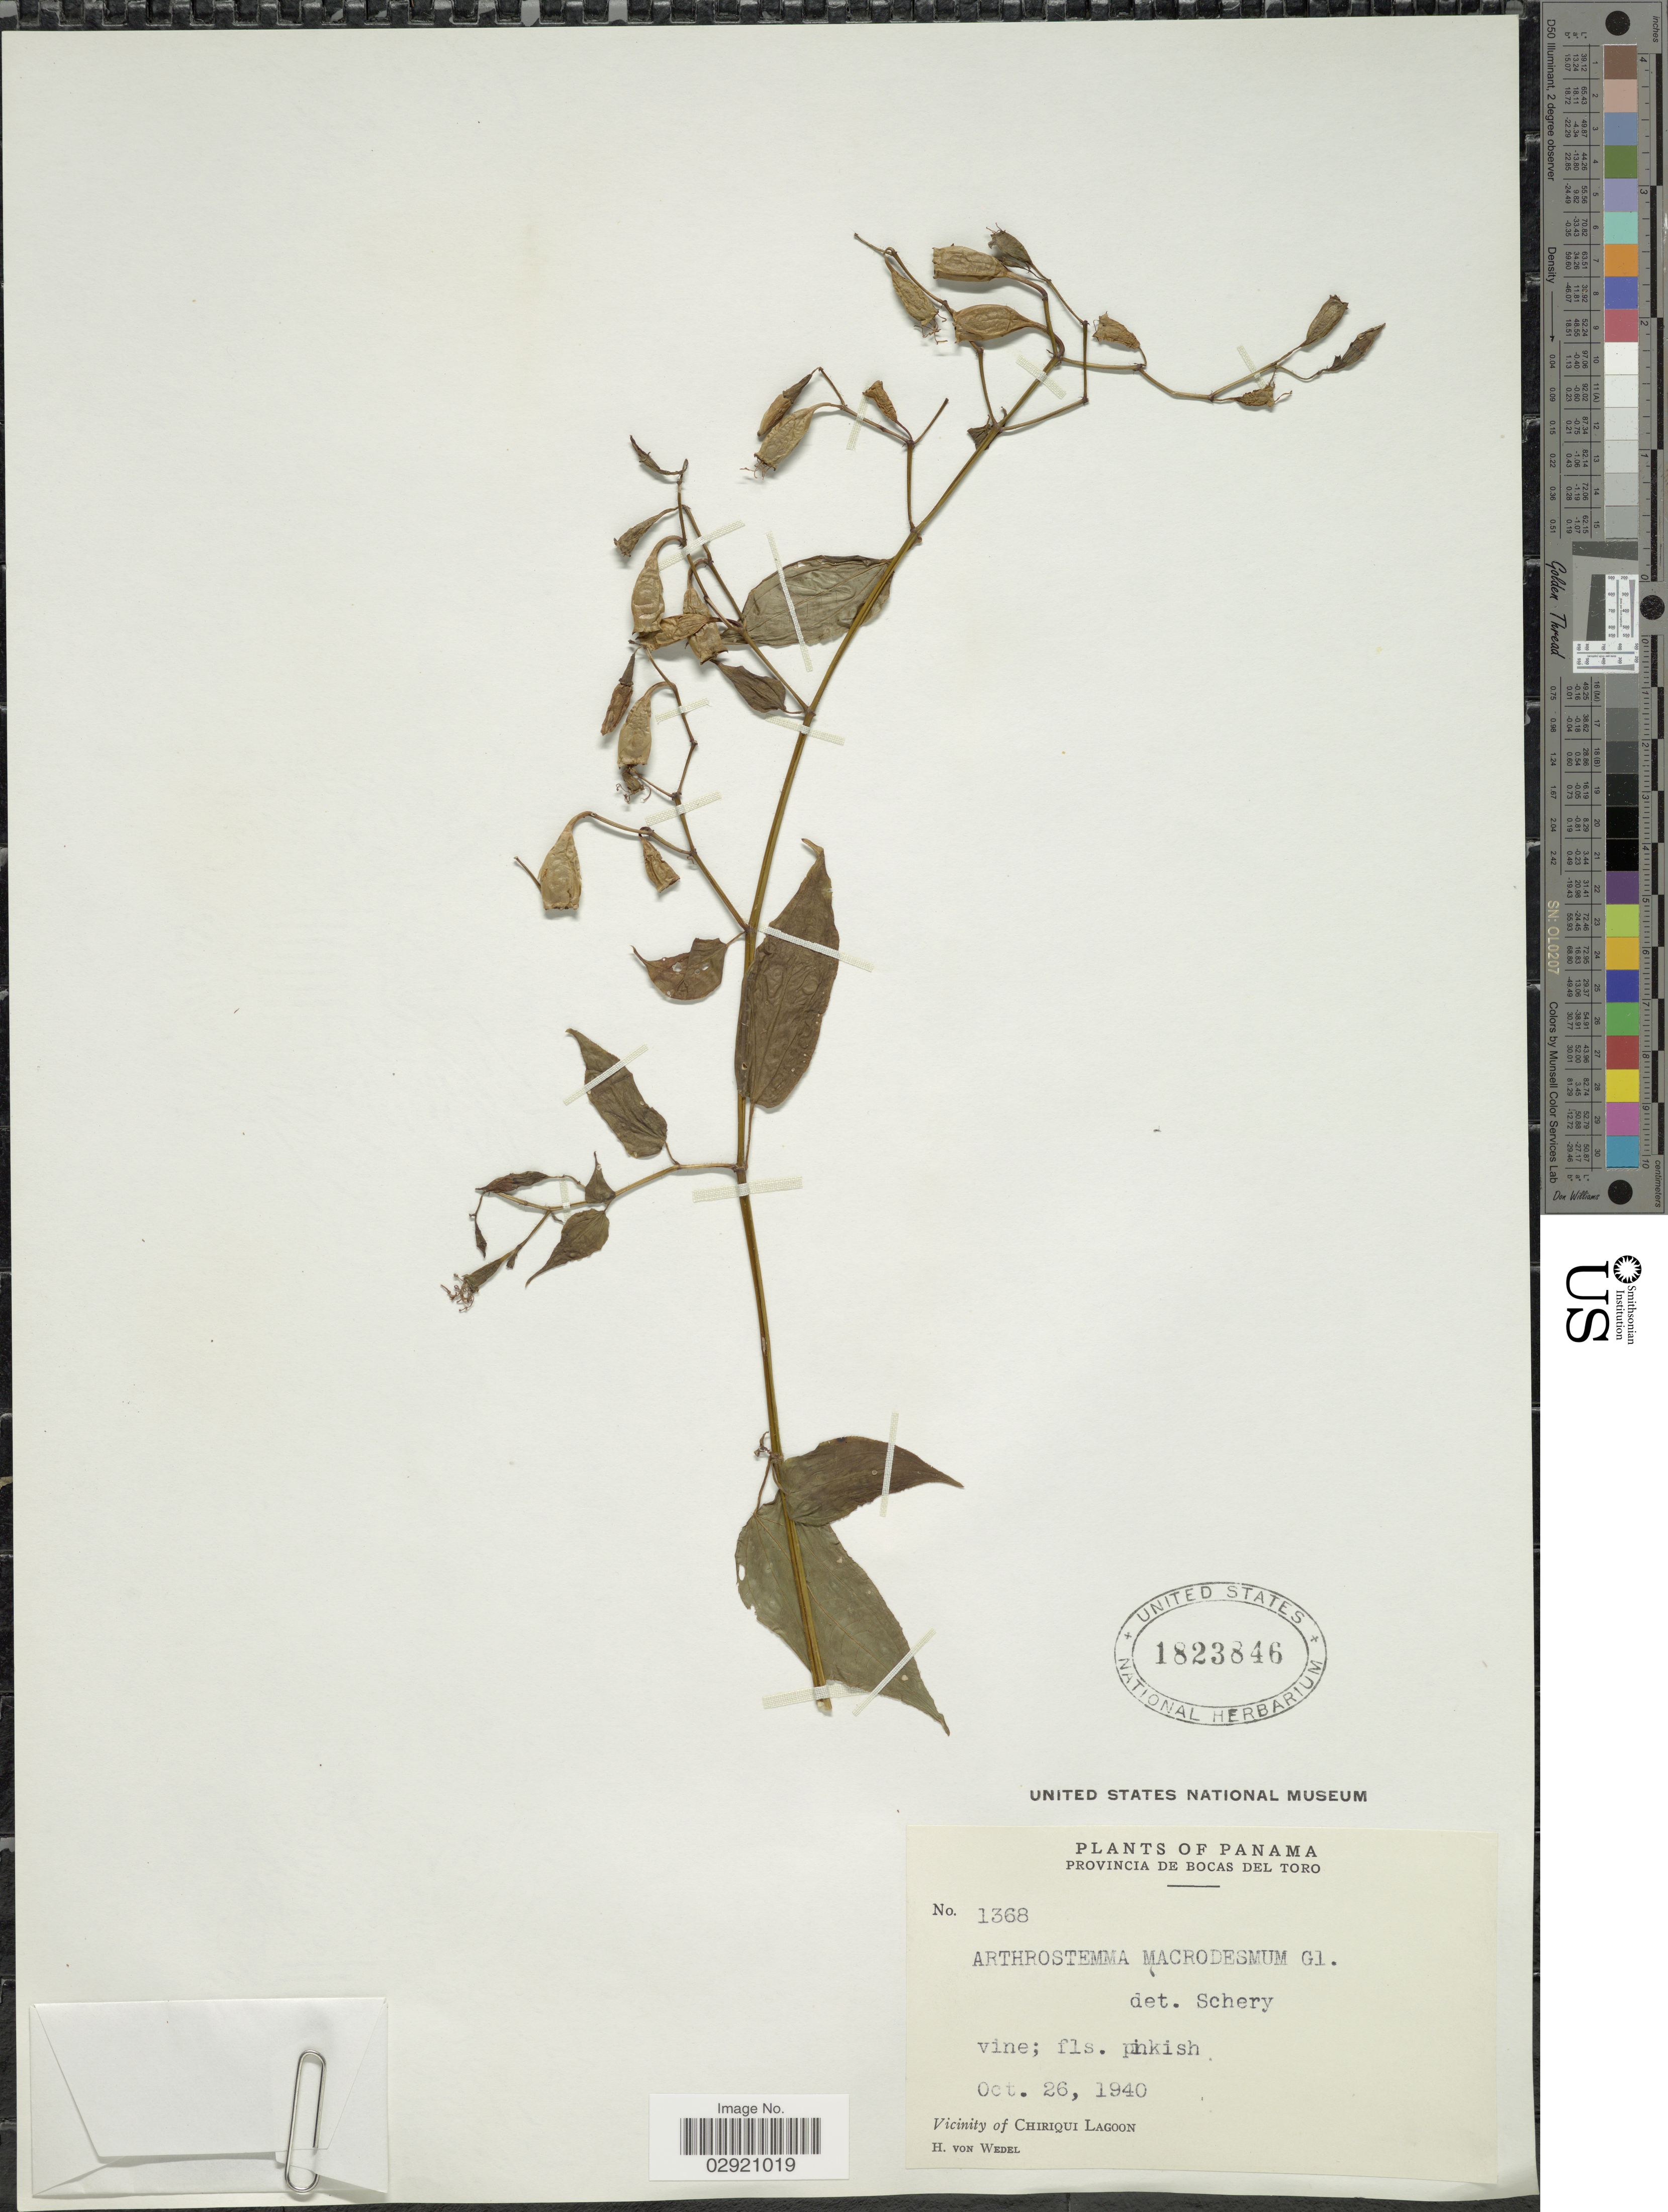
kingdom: Plantae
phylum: Tracheophyta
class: Magnoliopsida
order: Myrtales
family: Melastomataceae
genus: Arthrostemma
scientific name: Arthrostemma ciliatum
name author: Pav. ex D. Don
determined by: Strong, Mark T., (BOT), Smithsonian Institution - National Museum of Natural History (UNITED STATES)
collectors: H. von Wedel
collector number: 1368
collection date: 1940-10-26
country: Panama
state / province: Bocas del Toro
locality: Vicinity of Chiriqui Lagoon.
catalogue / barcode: US 1823846